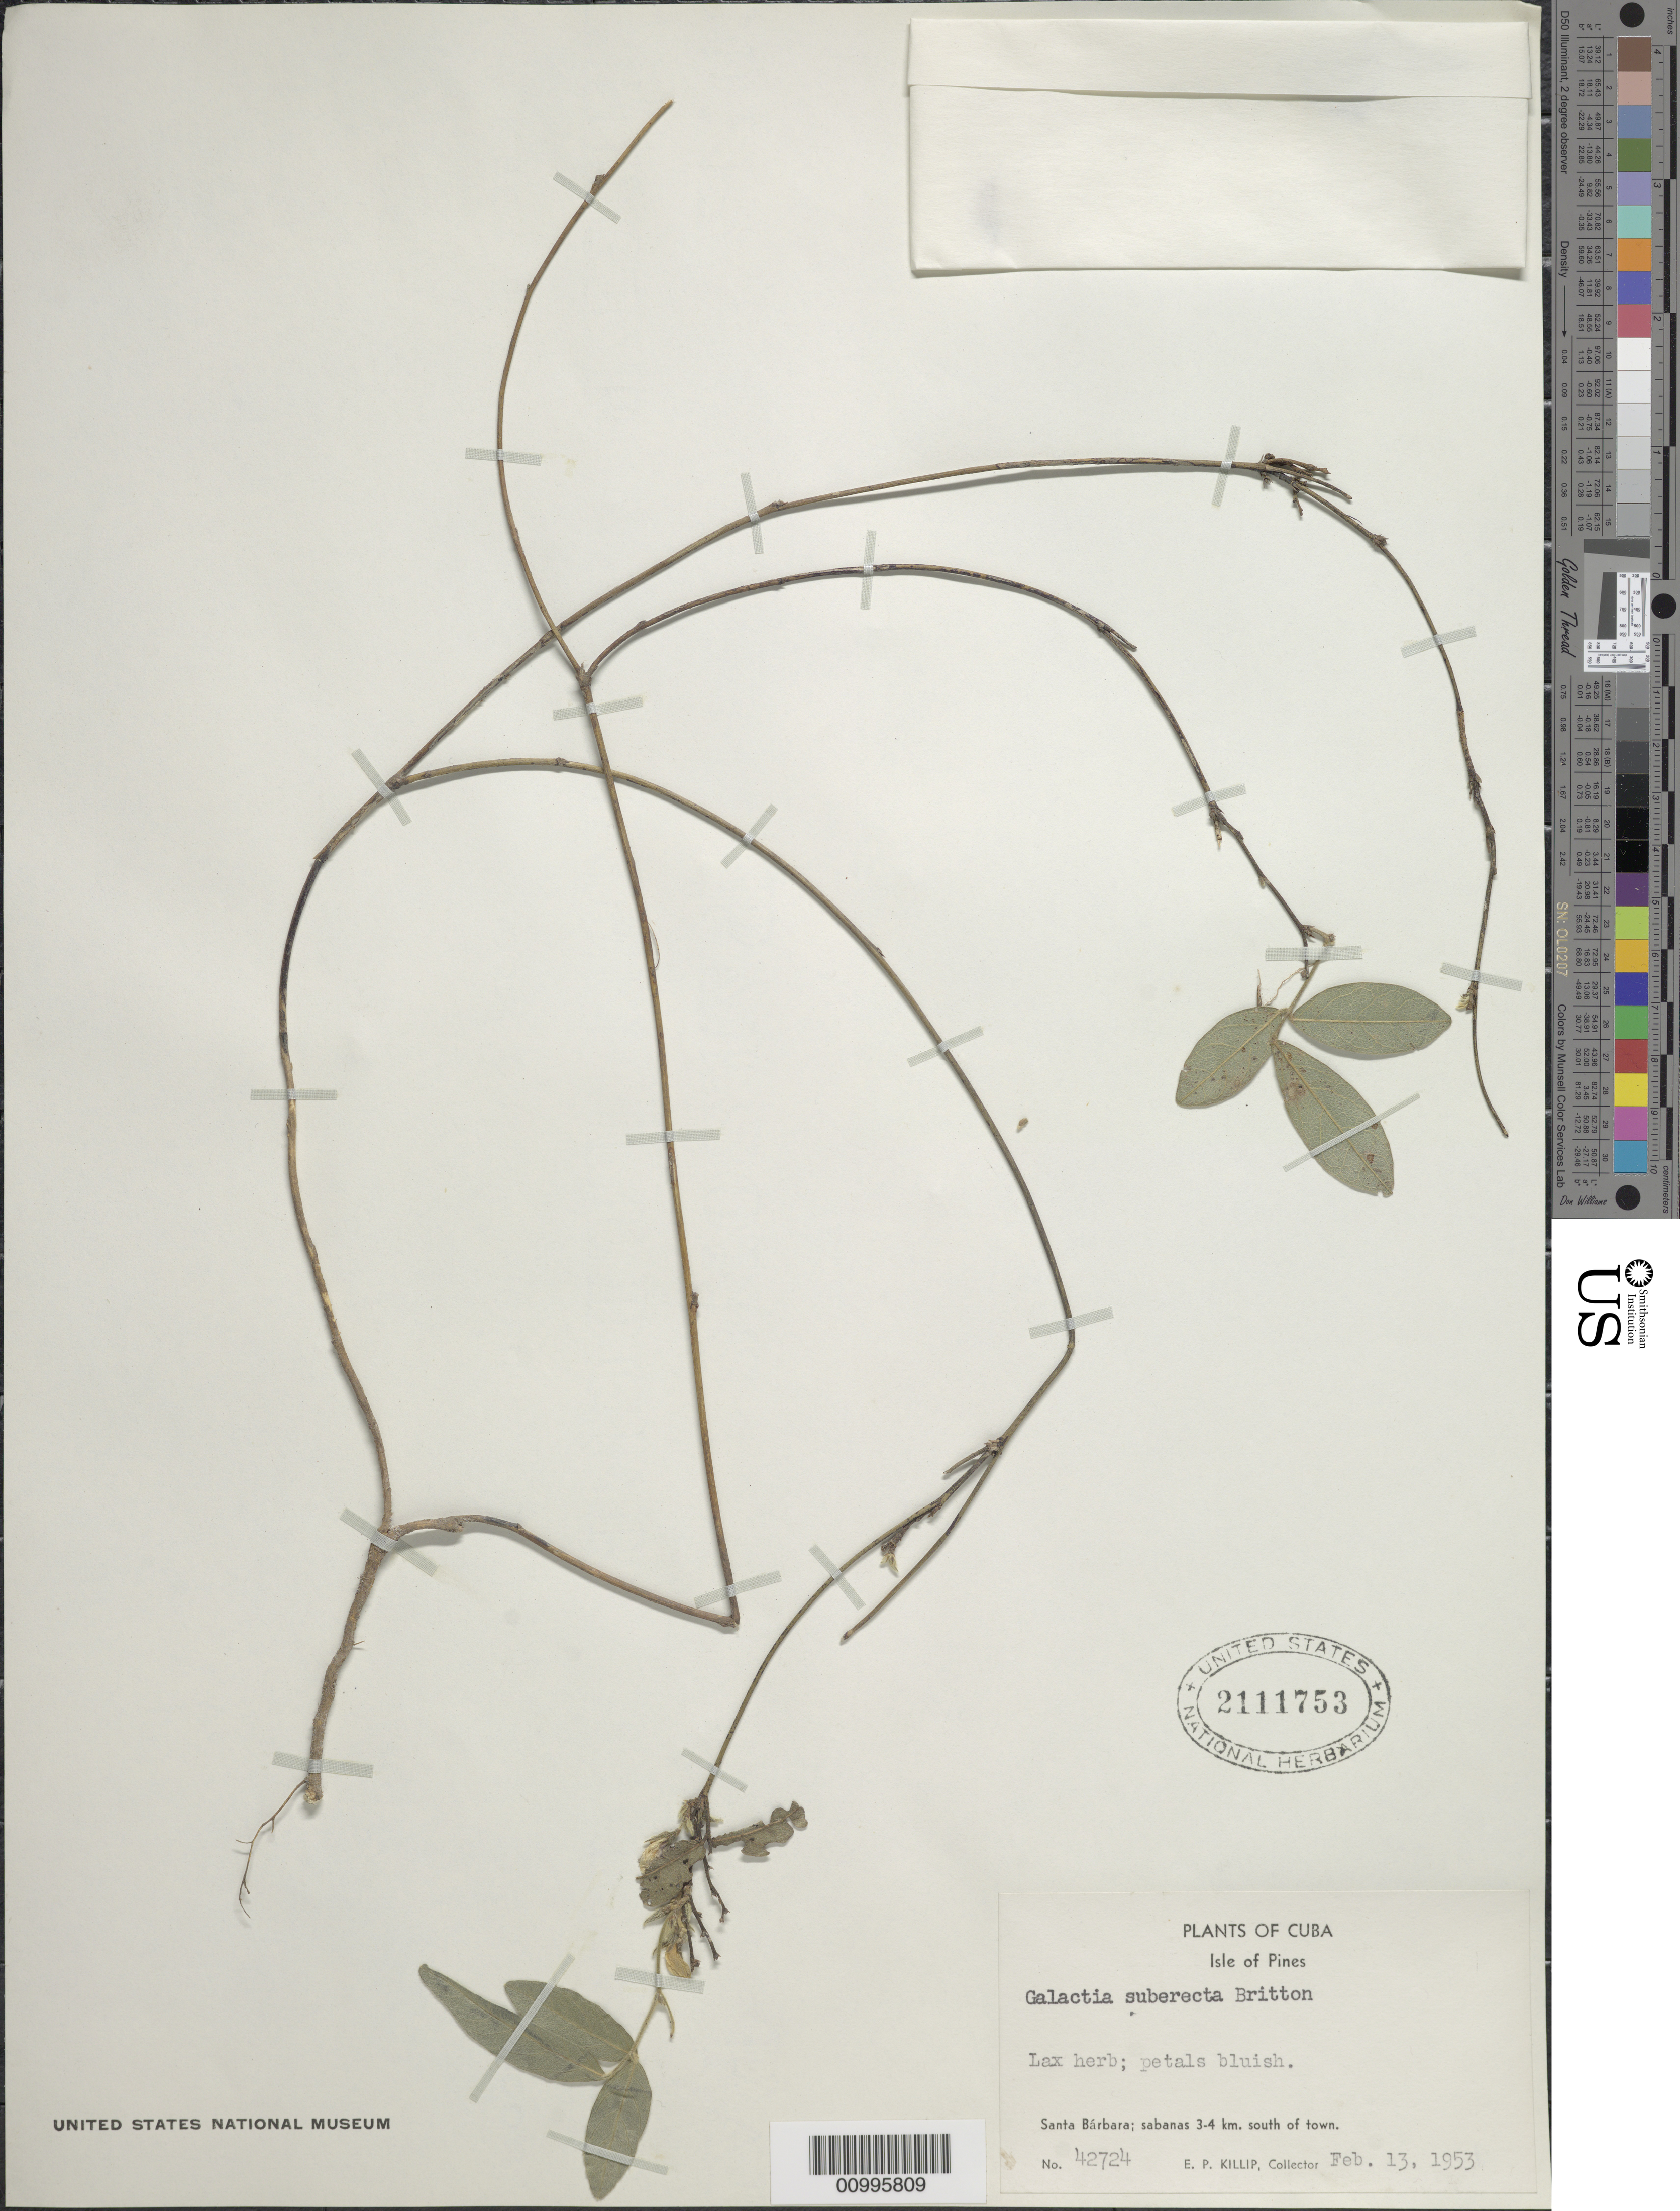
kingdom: Plantae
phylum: Tracheophyta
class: Magnoliopsida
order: Fabales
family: Fabaceae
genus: Galactia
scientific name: Galactia suberecta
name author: Britton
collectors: E. P. Killip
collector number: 42724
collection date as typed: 13 Feb 1953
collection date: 1953-02-13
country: Cuba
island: Cuba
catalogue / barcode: US 2111753